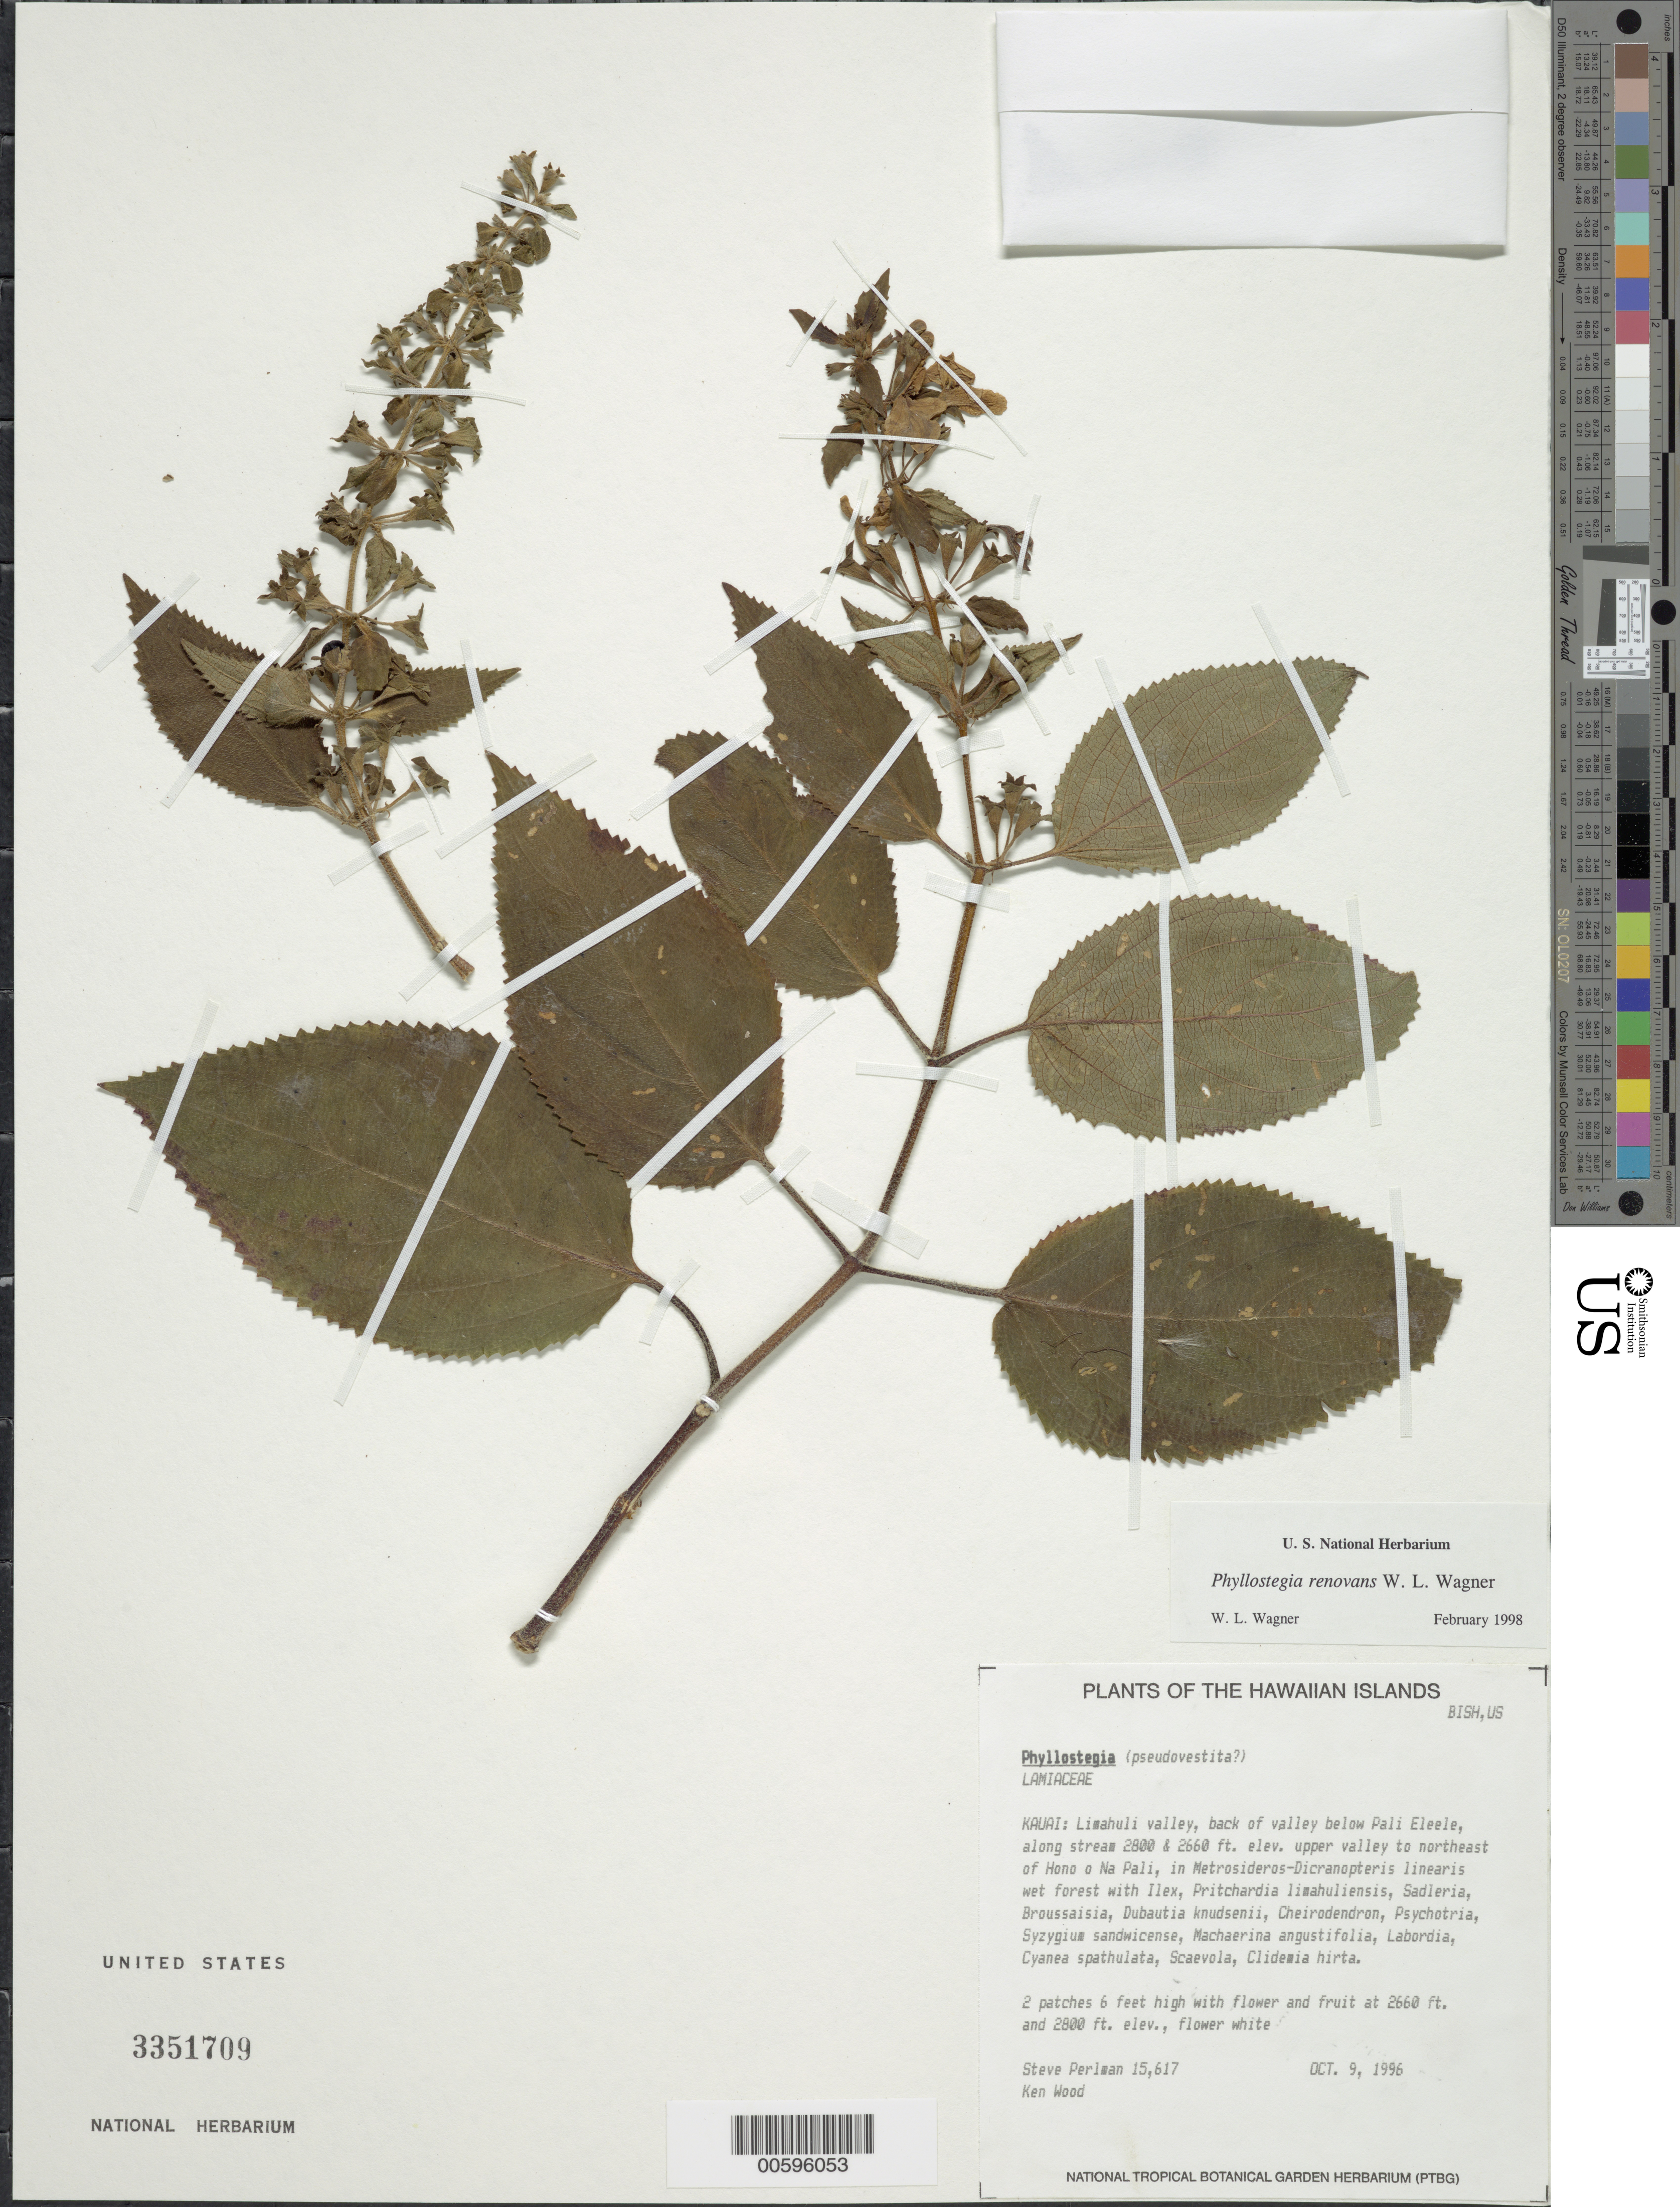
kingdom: Plantae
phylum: Tracheophyta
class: Magnoliopsida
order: Lamiales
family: Lamiaceae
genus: Phyllostegia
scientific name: Phyllostegia renovans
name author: W.L. Wagner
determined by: Wagner, W. L., (BOT), Smithsonian Institution - National Museum of Natural History (UNITED STATES)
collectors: S. P. Perlman & K. Wood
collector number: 15617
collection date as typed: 9 Oct 1996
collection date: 1996-10-09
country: United States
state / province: Hawaii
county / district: Kauai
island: Kaua'i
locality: Limahuli valley, back of valley below Pali Eleele, along stream, upper valley to NE of Hono o Na Pali.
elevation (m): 853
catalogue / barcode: US 3351709